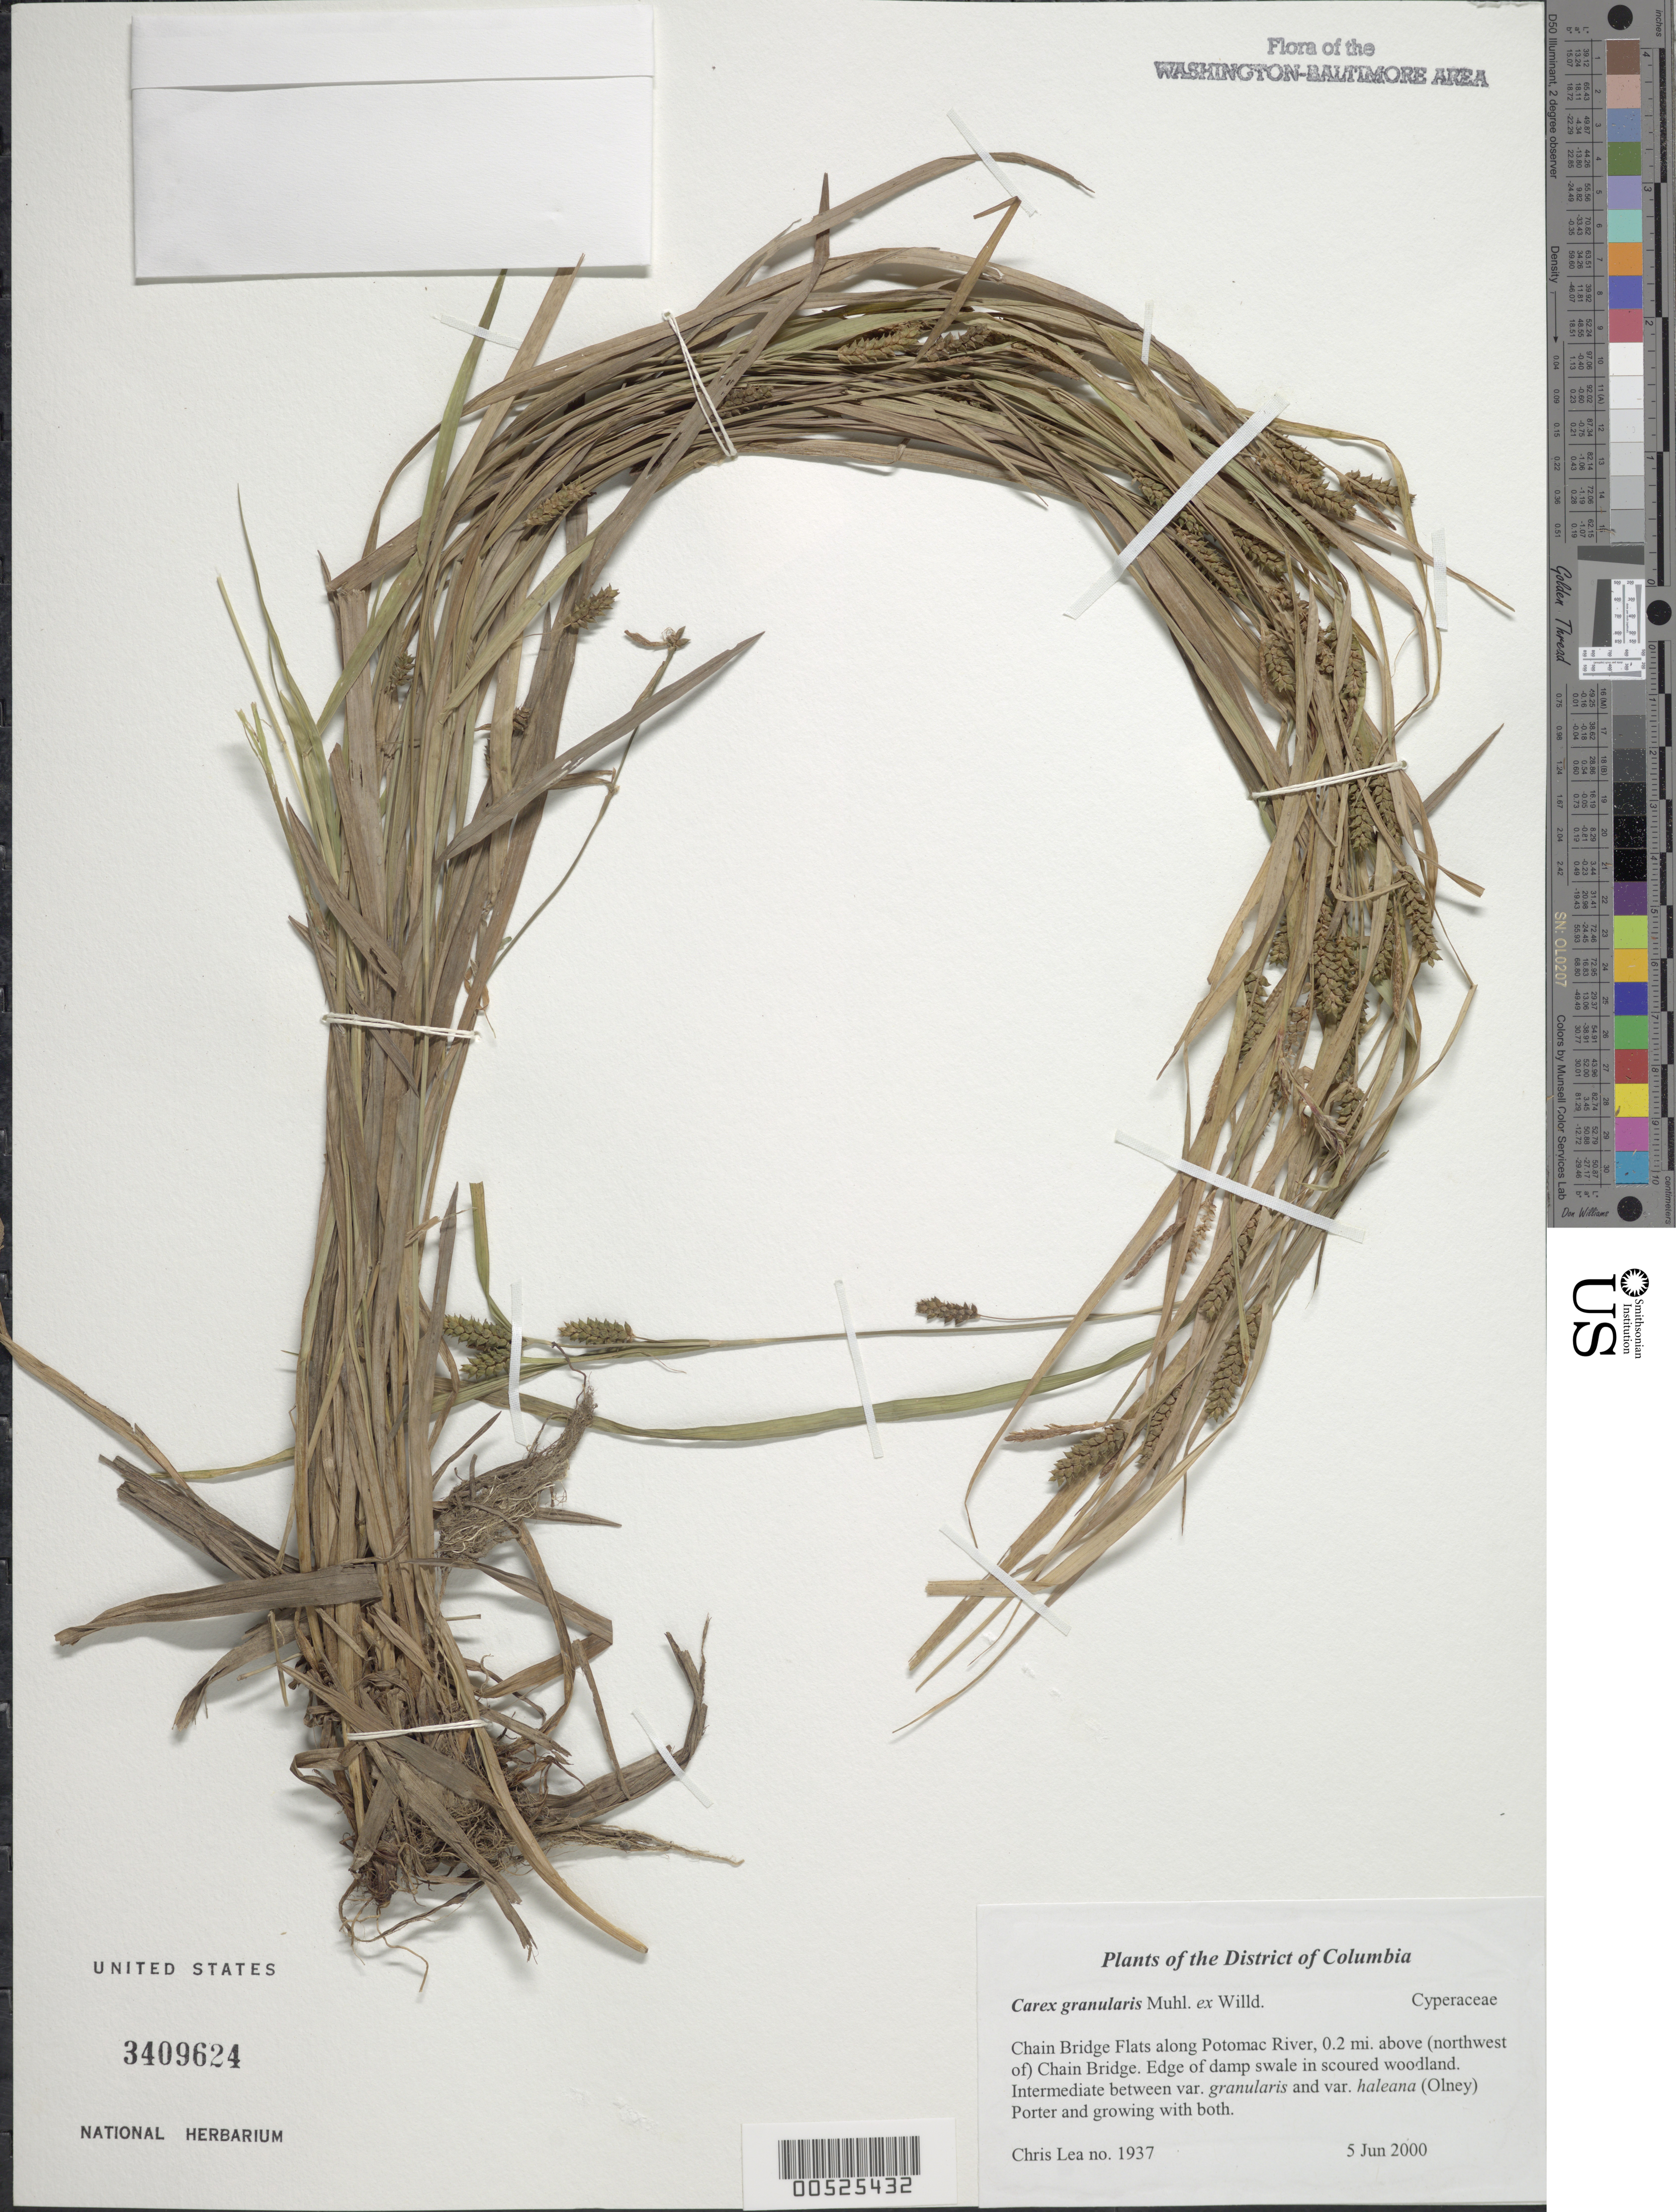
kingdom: Plantae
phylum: Tracheophyta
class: Liliopsida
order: Poales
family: Cyperaceae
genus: Carex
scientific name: Carex granularis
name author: Muhl. ex Willd.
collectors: C. Lea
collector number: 1937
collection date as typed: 05 Jun 2000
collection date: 2000-06-05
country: United States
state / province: District of Columbia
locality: Chain Bridge Flats along Potomac River, 0.2 mi. below (northwest of) Chain Bridge.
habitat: Edge of damp swale in scoured woodland.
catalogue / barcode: US 3409624